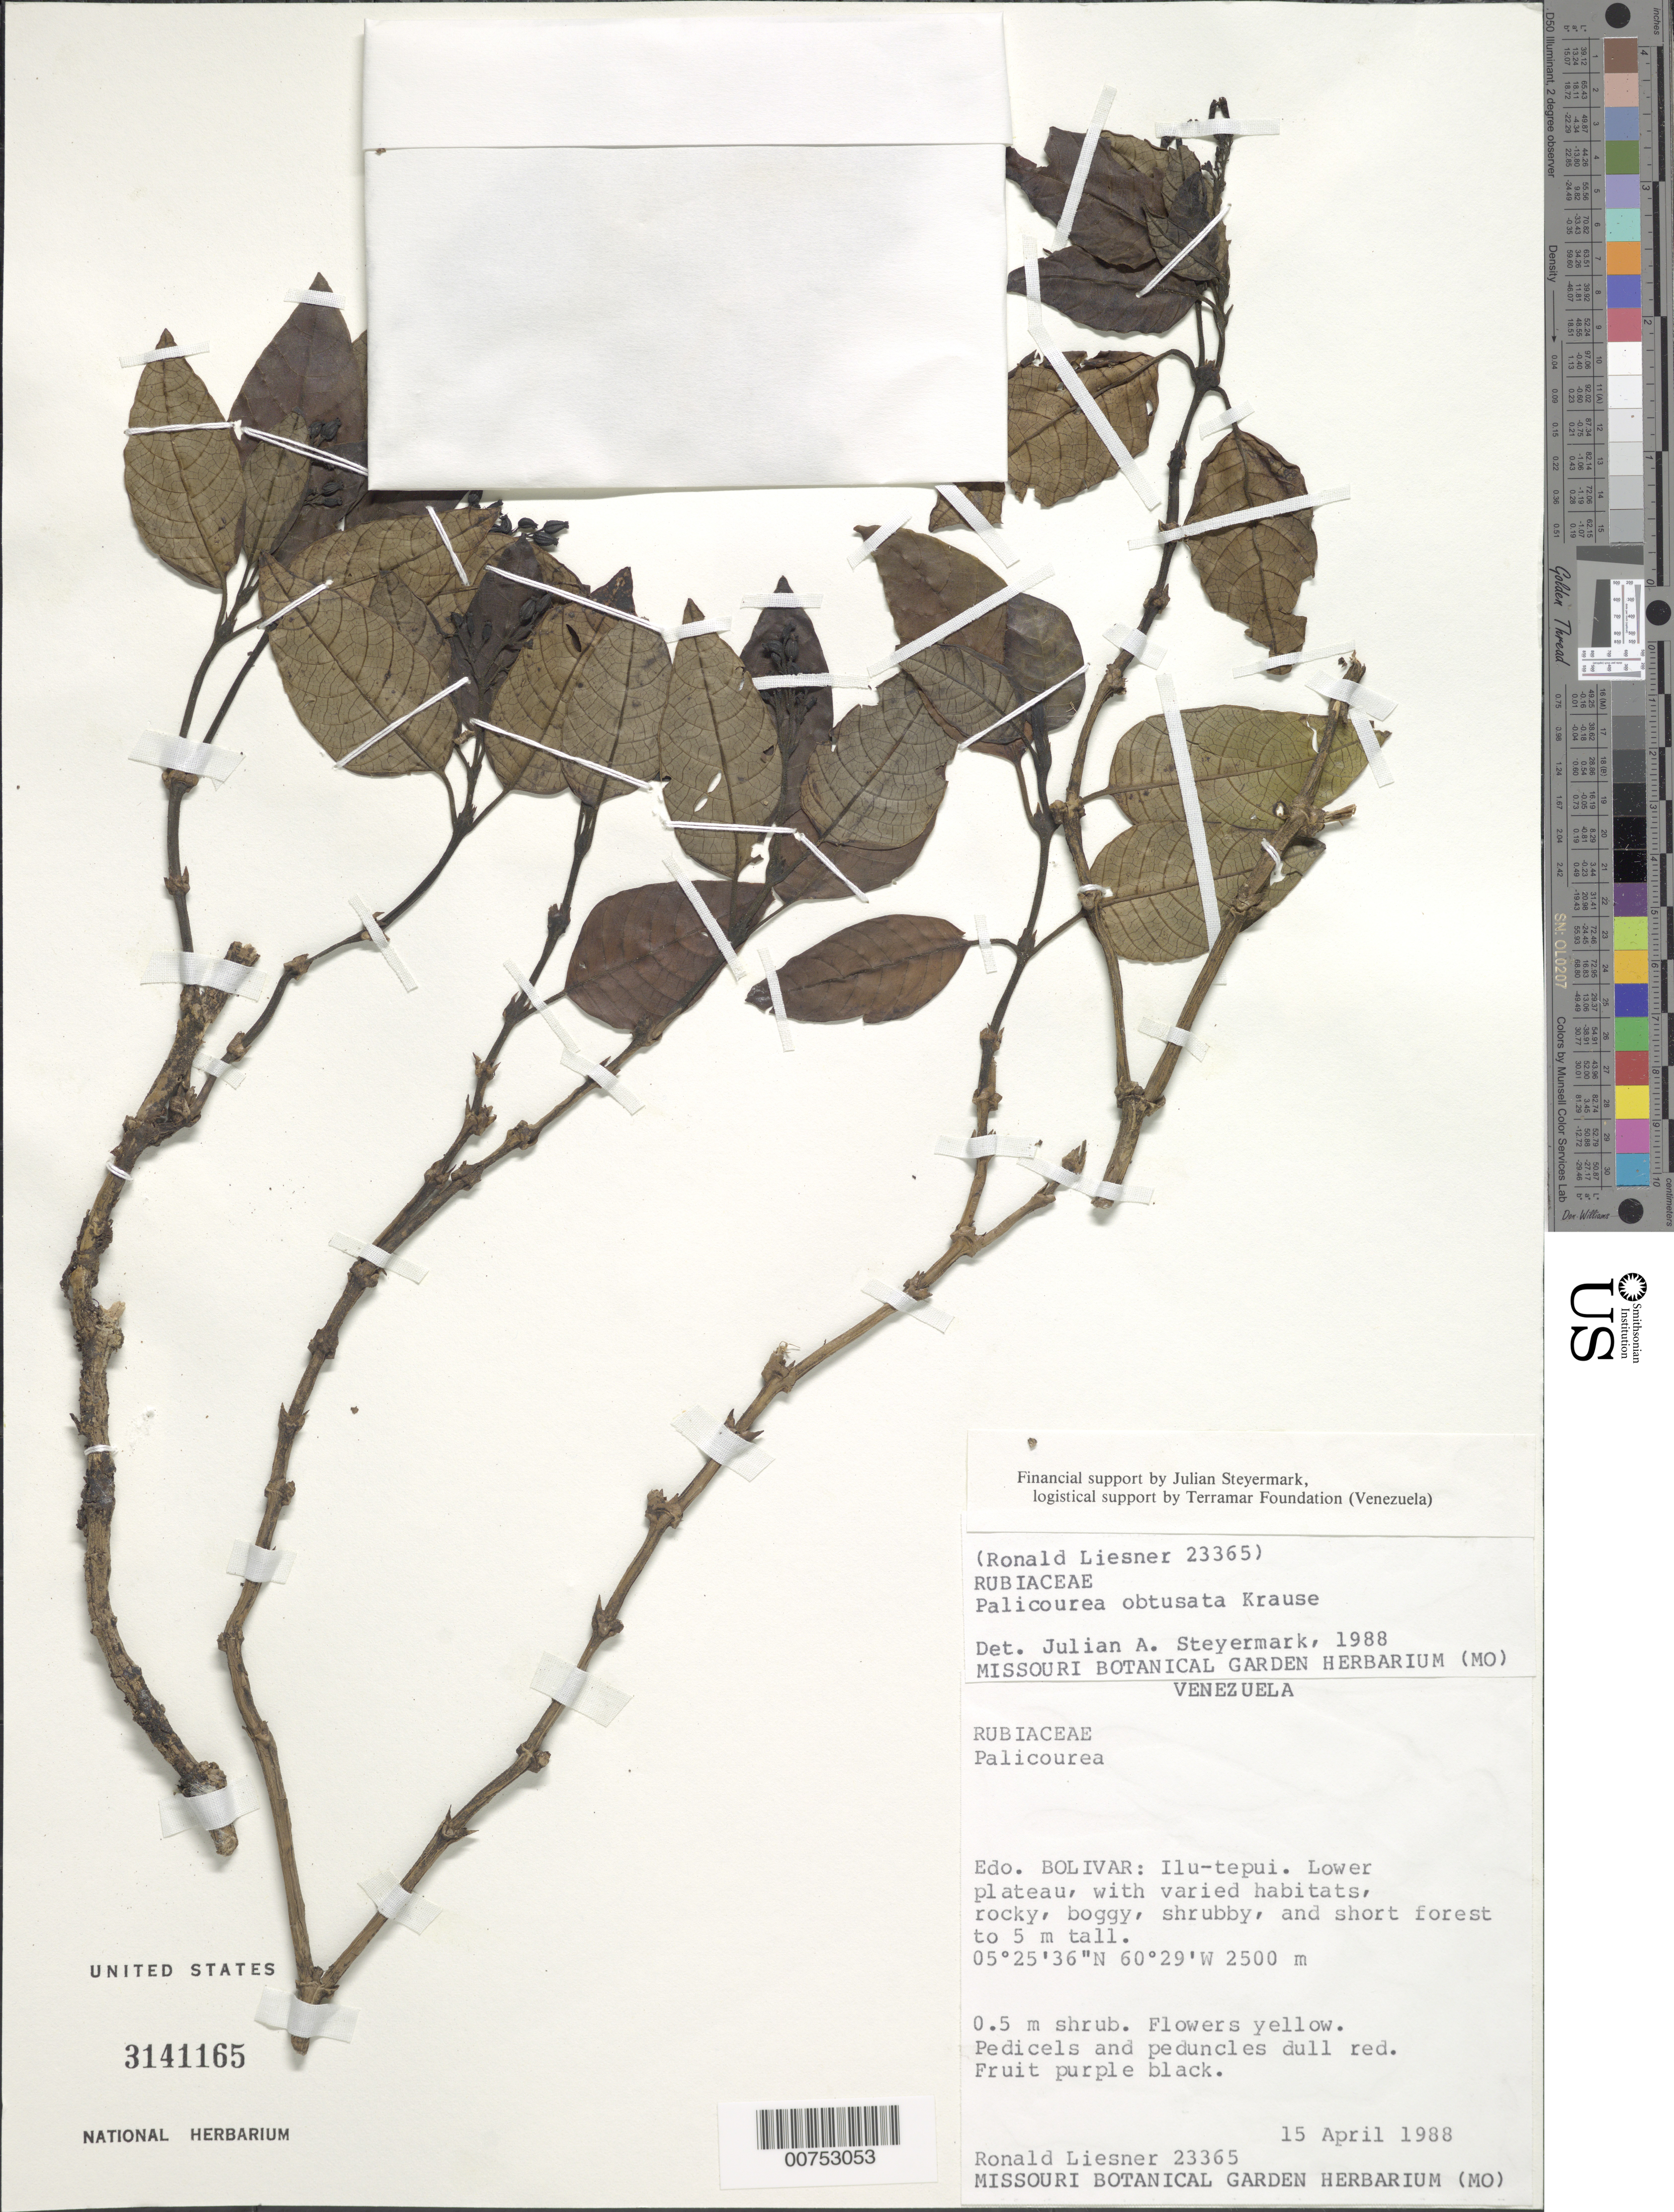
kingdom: Plantae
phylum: Tracheophyta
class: Magnoliopsida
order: Gentianales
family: Rubiaceae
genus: Palicourea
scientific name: Palicourea obtusata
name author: K. Krause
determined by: Steyermark, Julian A., (VEN)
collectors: R. L. Liesner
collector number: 23365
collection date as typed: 15-Apr-88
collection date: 1988-04-15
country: Venezuela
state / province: Bolívar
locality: Ilu-tepuí, lower plateau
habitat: Lower plateau, with varied habitats, rocky boggy, shrubby, and short forest to 5m tall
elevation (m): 2500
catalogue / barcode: US 3141165